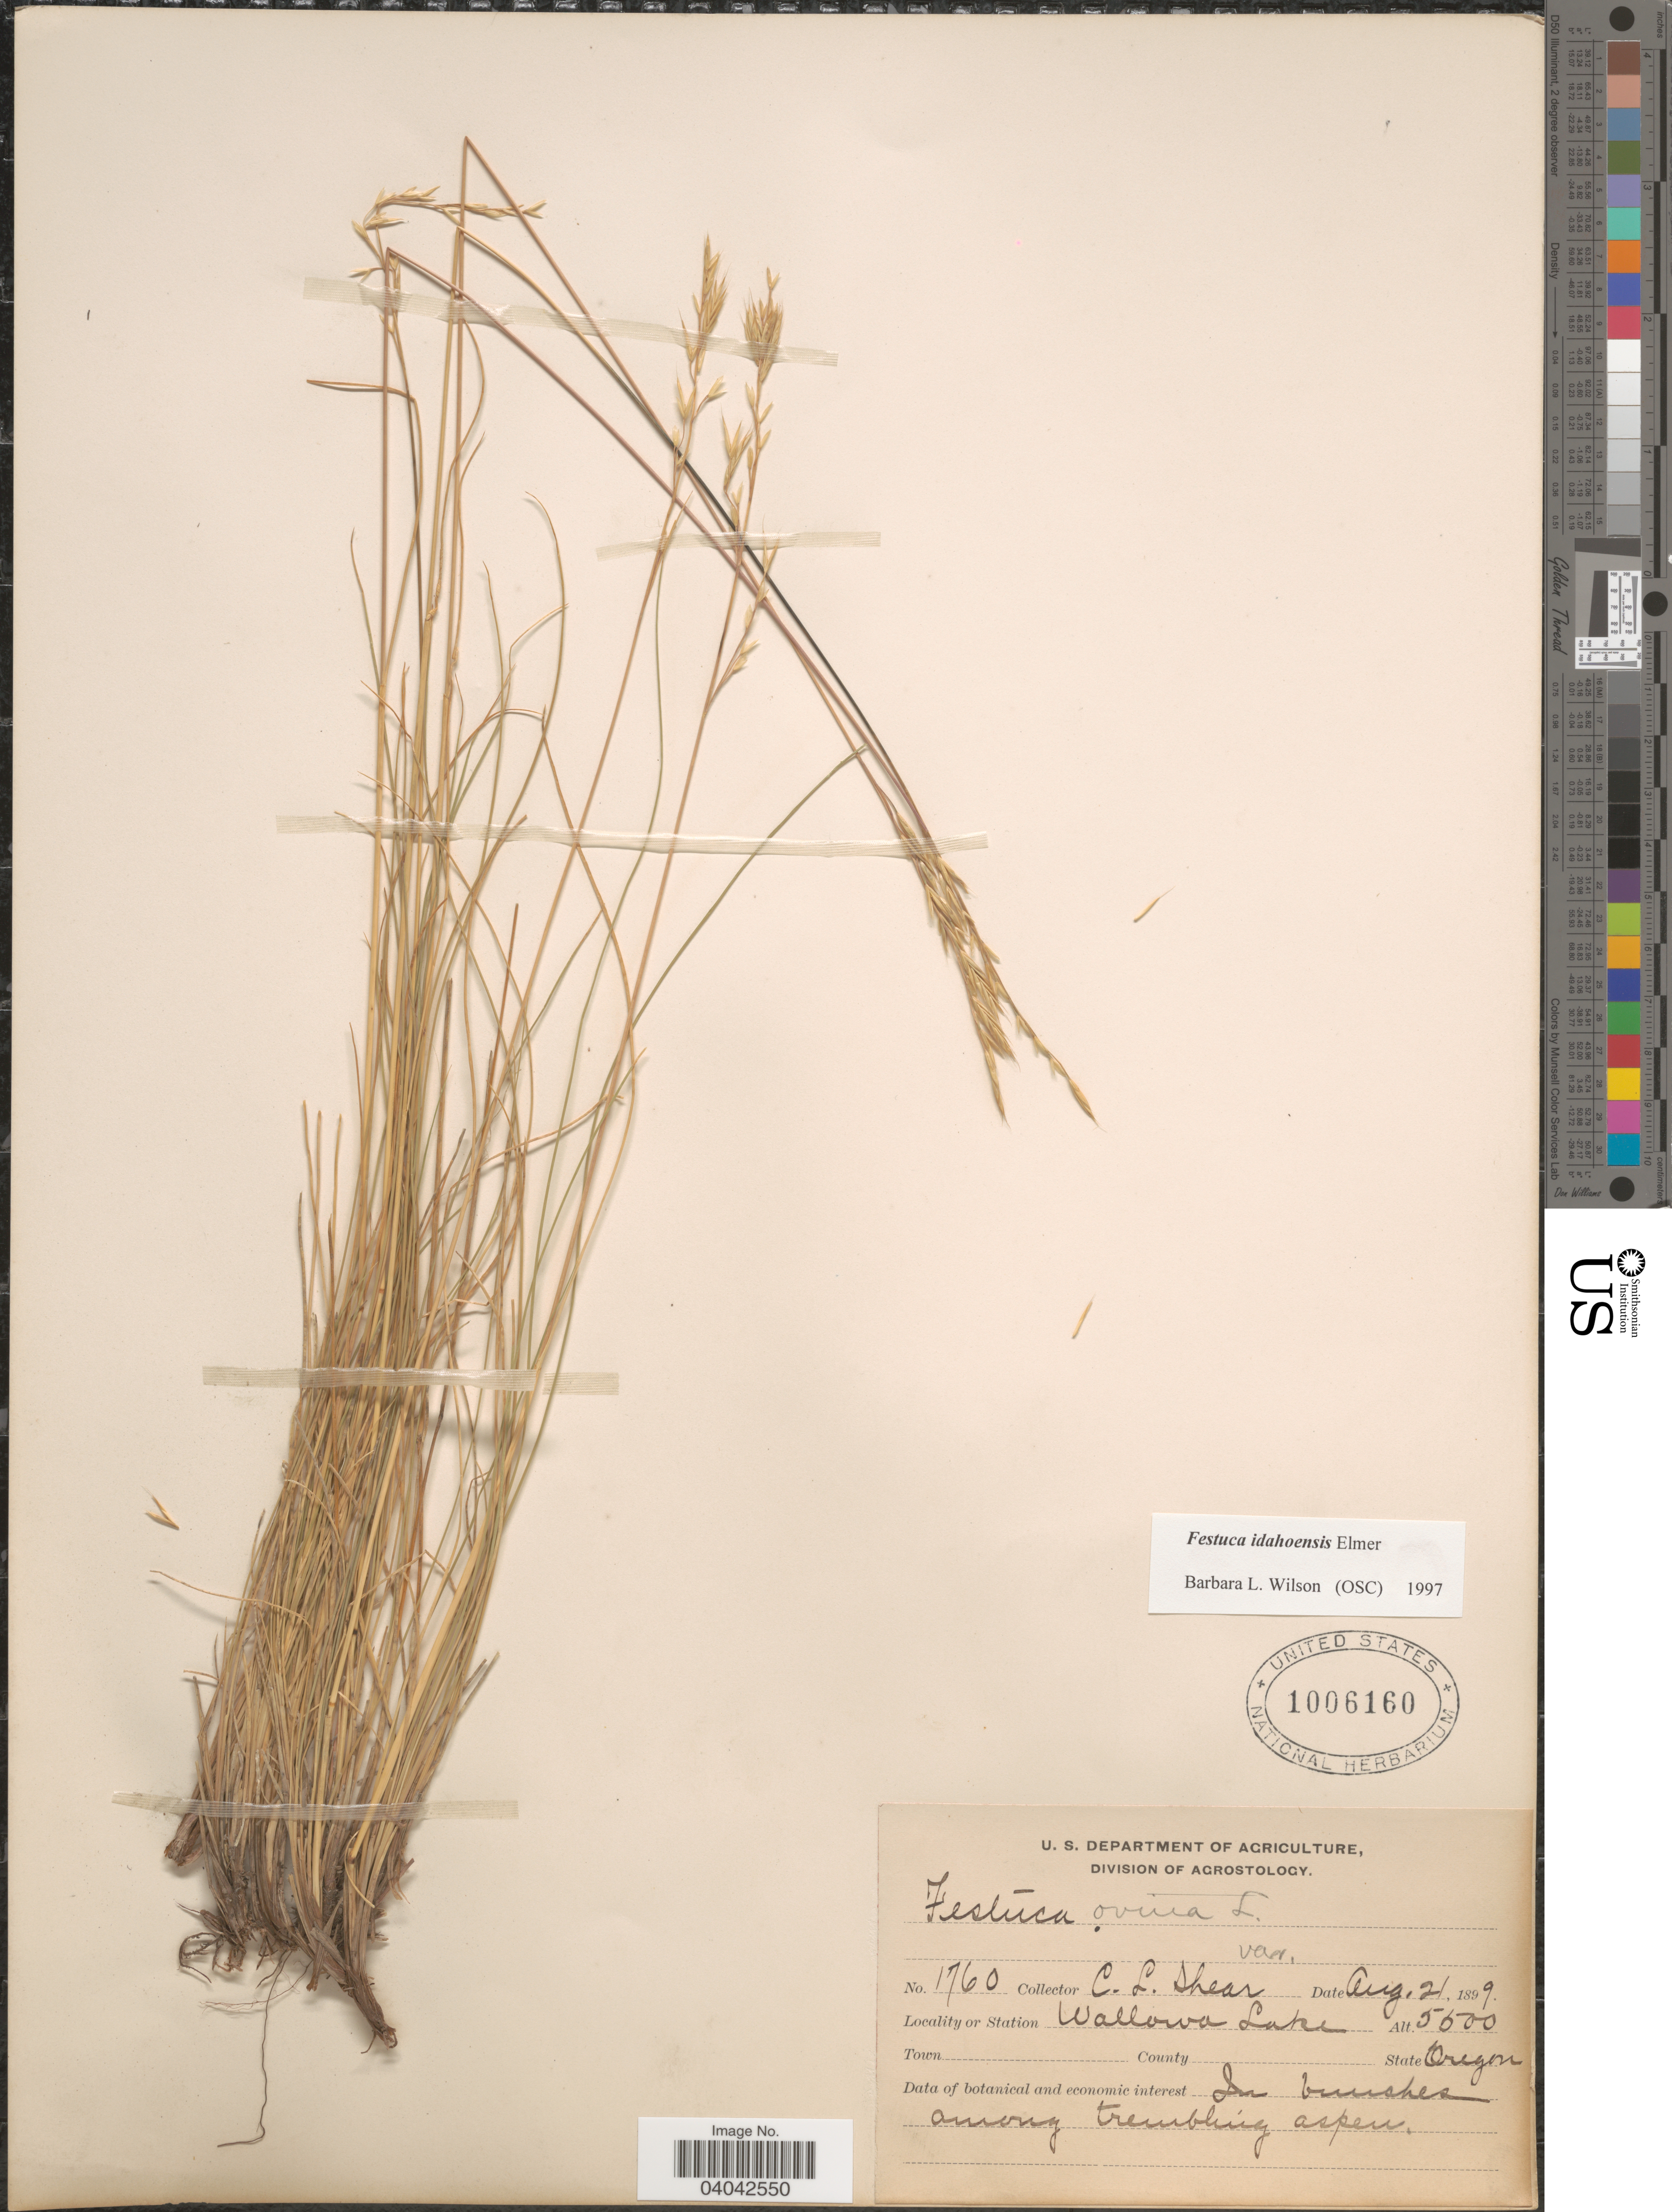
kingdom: Plantae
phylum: Tracheophyta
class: Liliopsida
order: Poales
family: Poaceae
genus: Festuca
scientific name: Festuca idahoensis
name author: Elmer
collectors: C. L. Shear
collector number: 1760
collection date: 1899-08-21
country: United States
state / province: Oregon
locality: Wallowa Lake.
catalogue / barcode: US 1006160